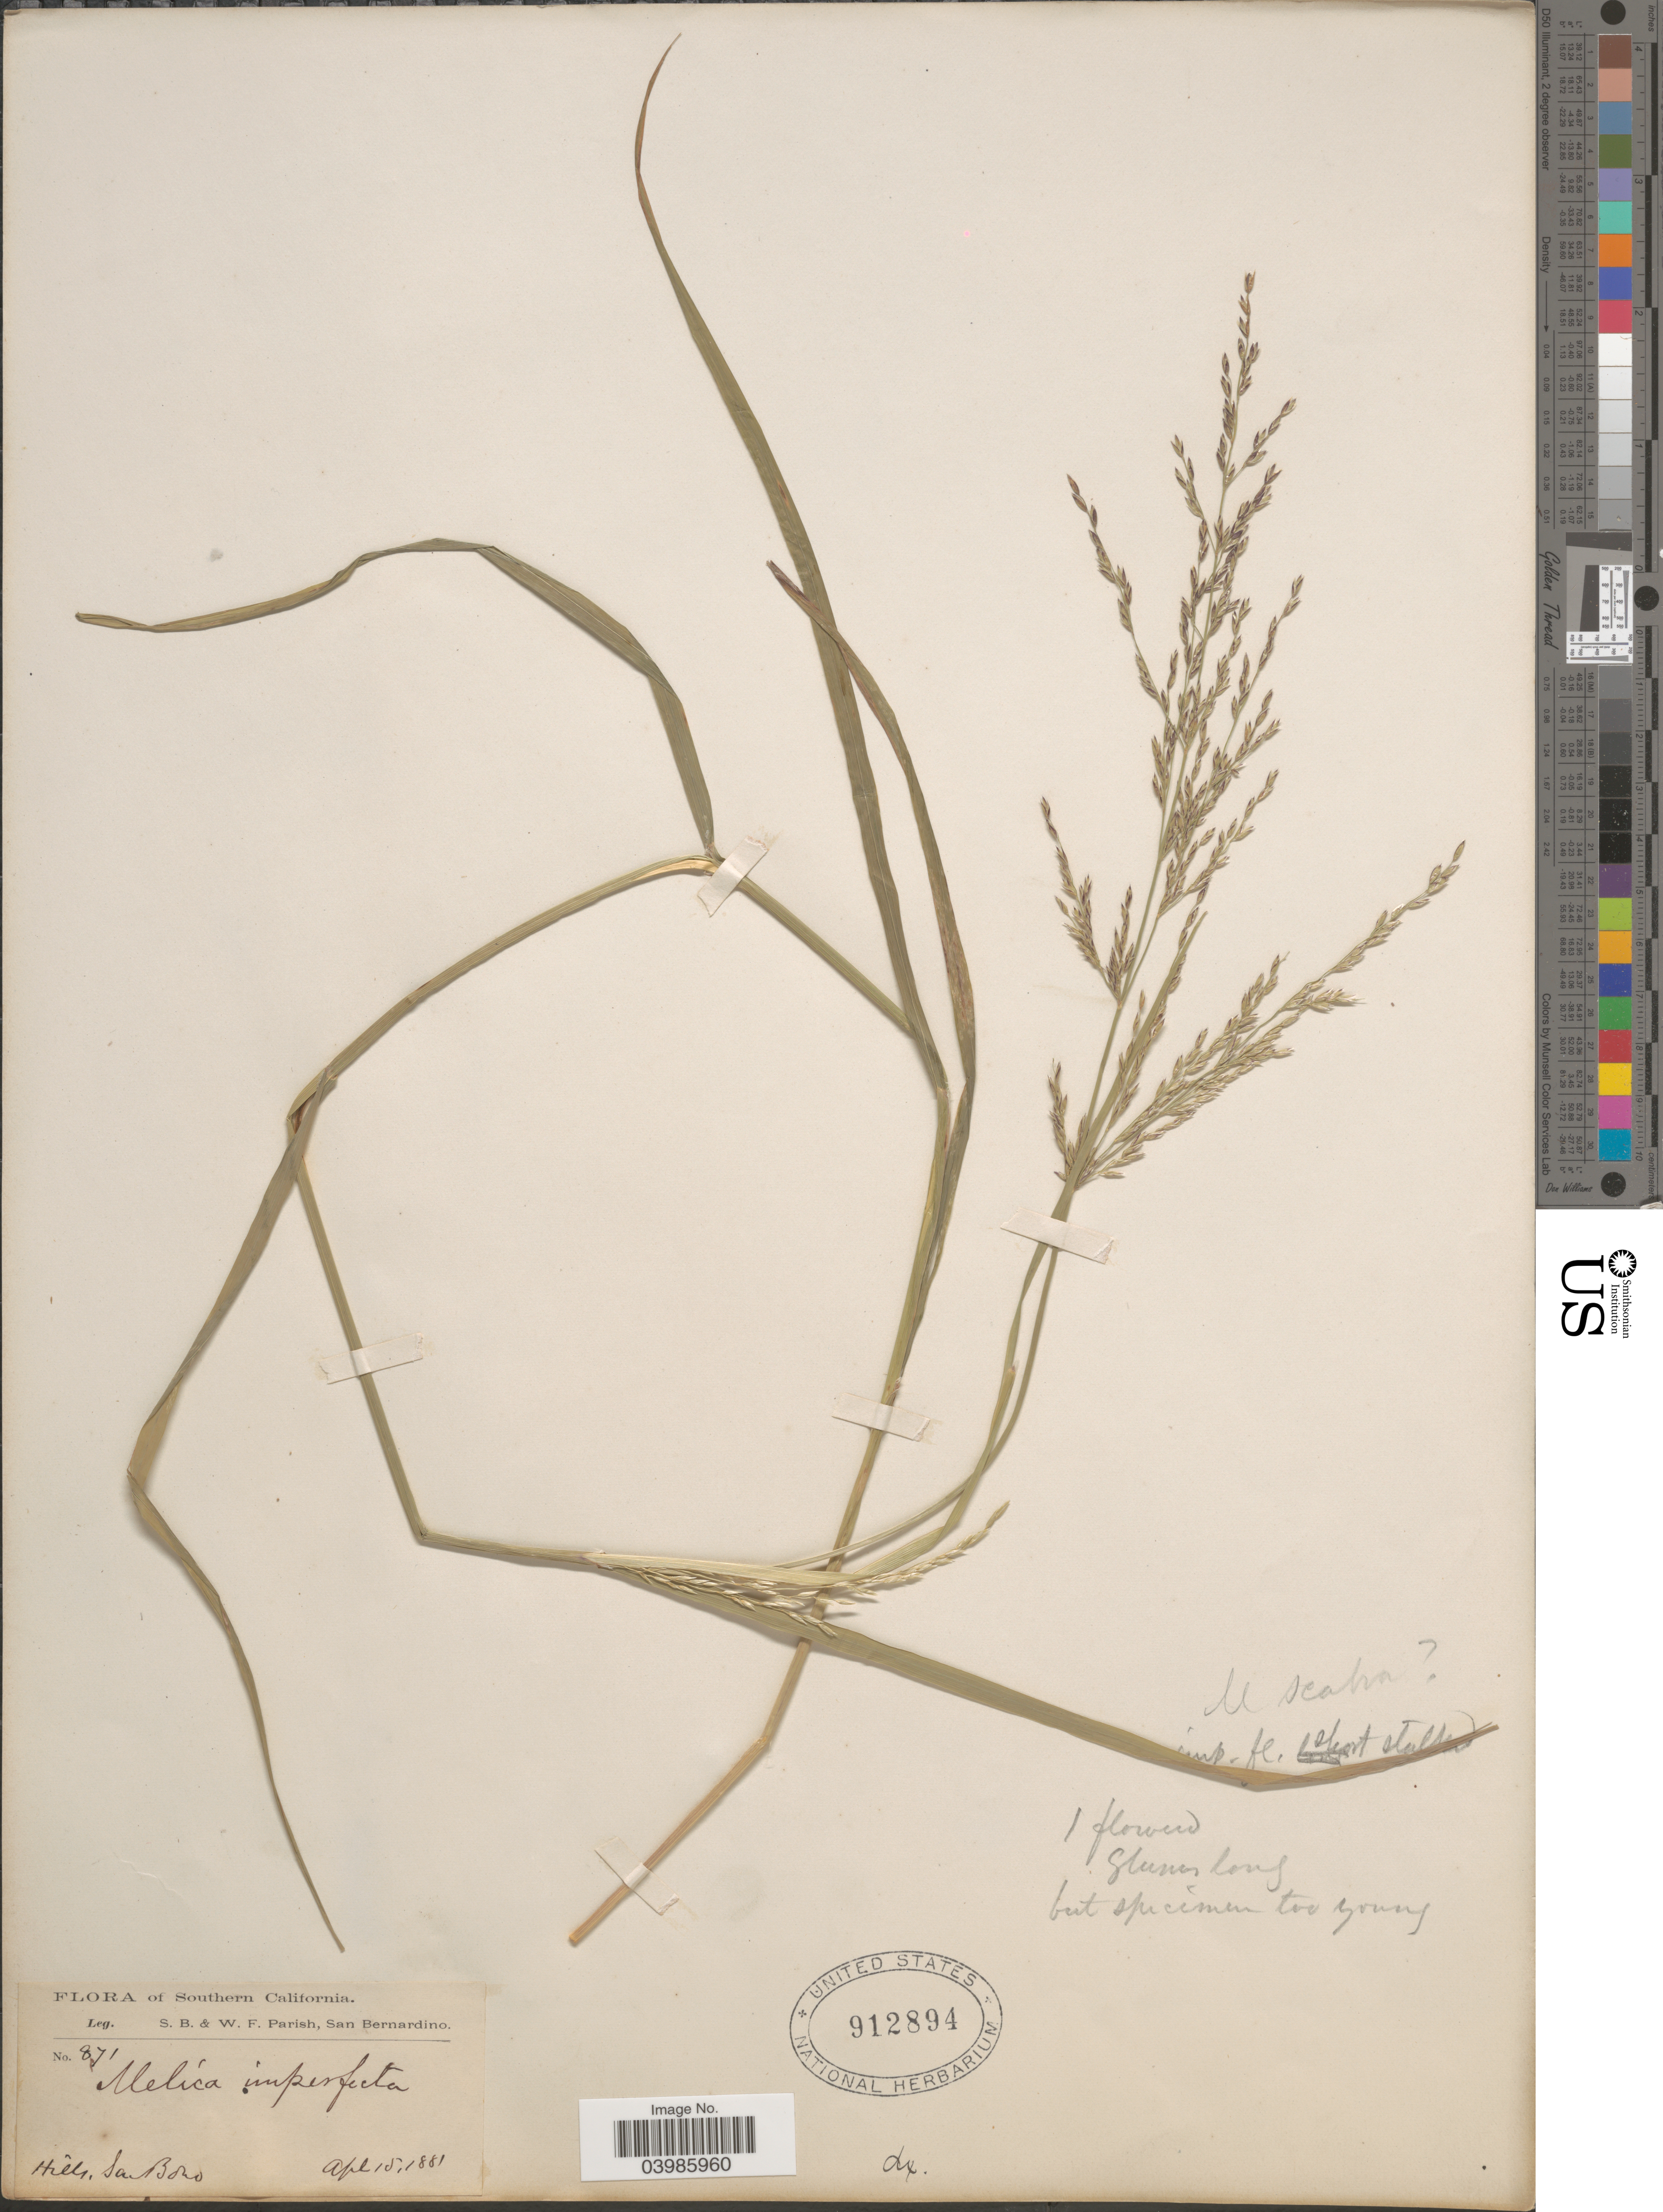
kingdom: Plantae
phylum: Tracheophyta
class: Liliopsida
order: Poales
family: Poaceae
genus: Melica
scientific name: Melica imperfecta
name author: Trin.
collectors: S. B. Parish & W. F. Parish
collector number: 871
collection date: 1881-04-15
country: United States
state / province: California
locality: Southern California. Hills, San Bono.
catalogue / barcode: US 912894